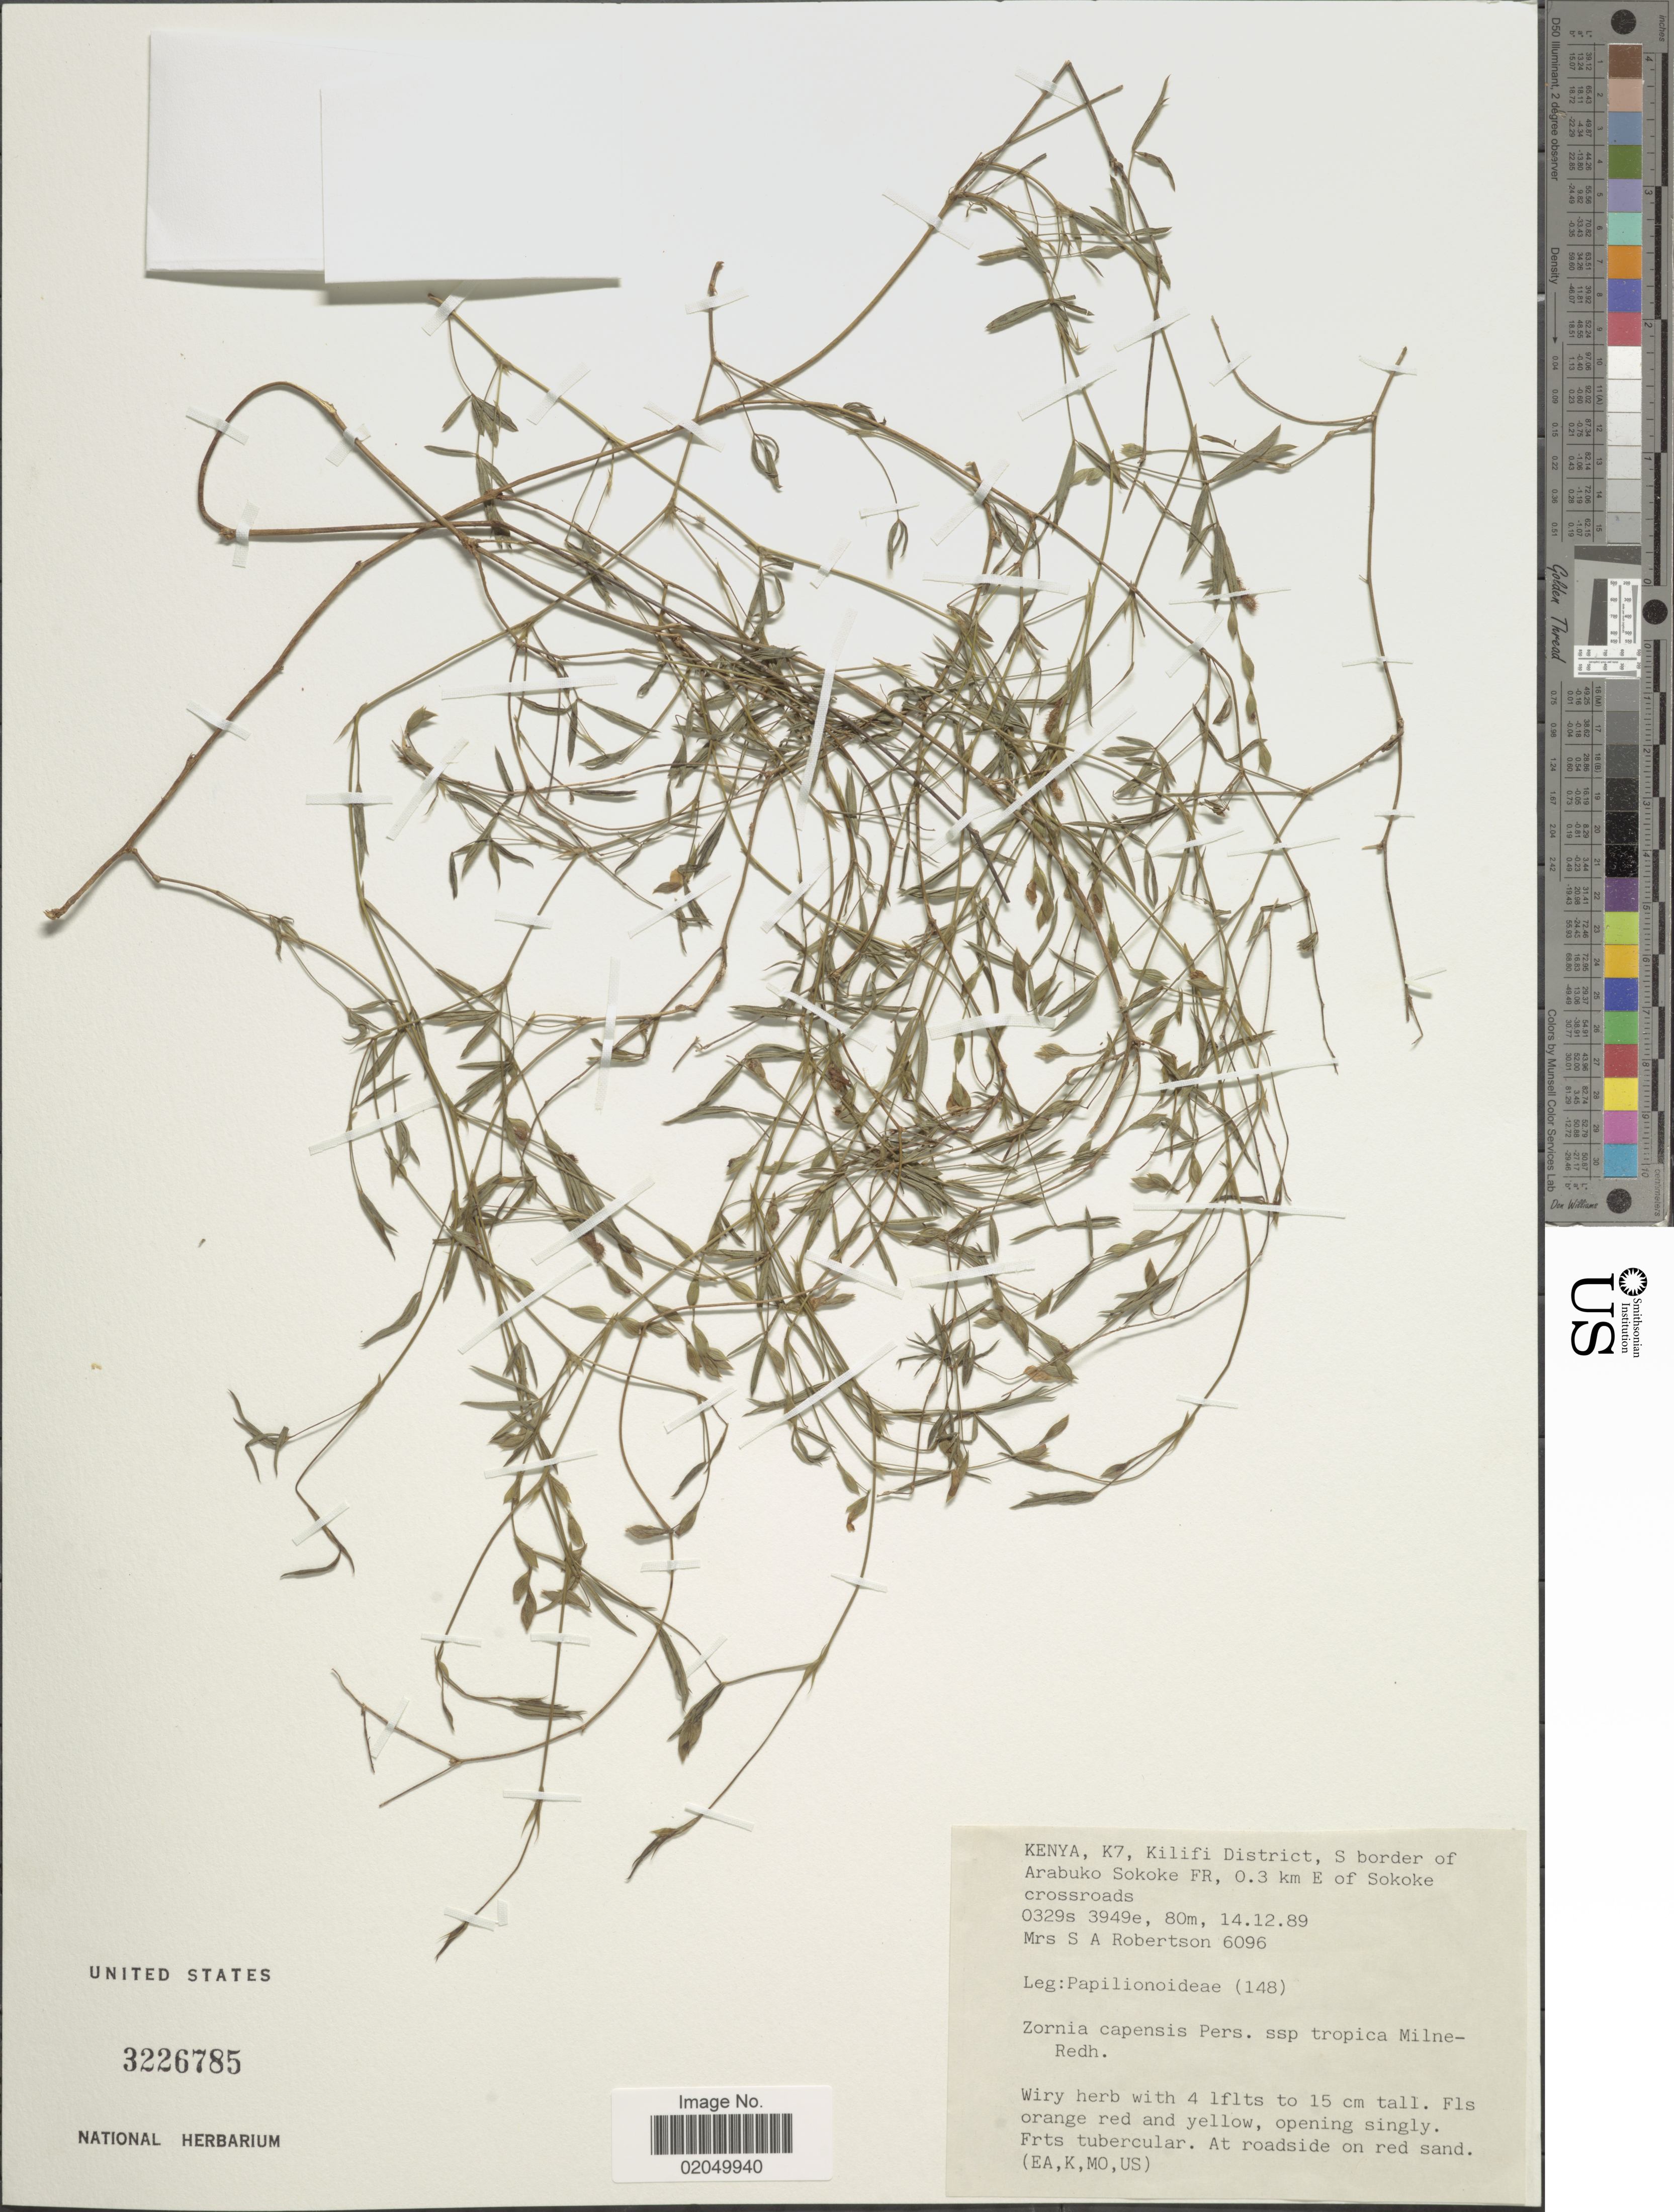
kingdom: Plantae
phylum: Tracheophyta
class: Magnoliopsida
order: Fabales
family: Fabaceae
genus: Zornia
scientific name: Zornia capensis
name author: Pers.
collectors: S. Robertson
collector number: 6096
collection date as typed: Transcribed d/m/y: 14/12/89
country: Kenya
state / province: Kilifi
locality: Kenya, K7, s border of Arabuko Sokoke FR, 0.3 km E of Sokoke crossroads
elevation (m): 80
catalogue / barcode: US 3226785